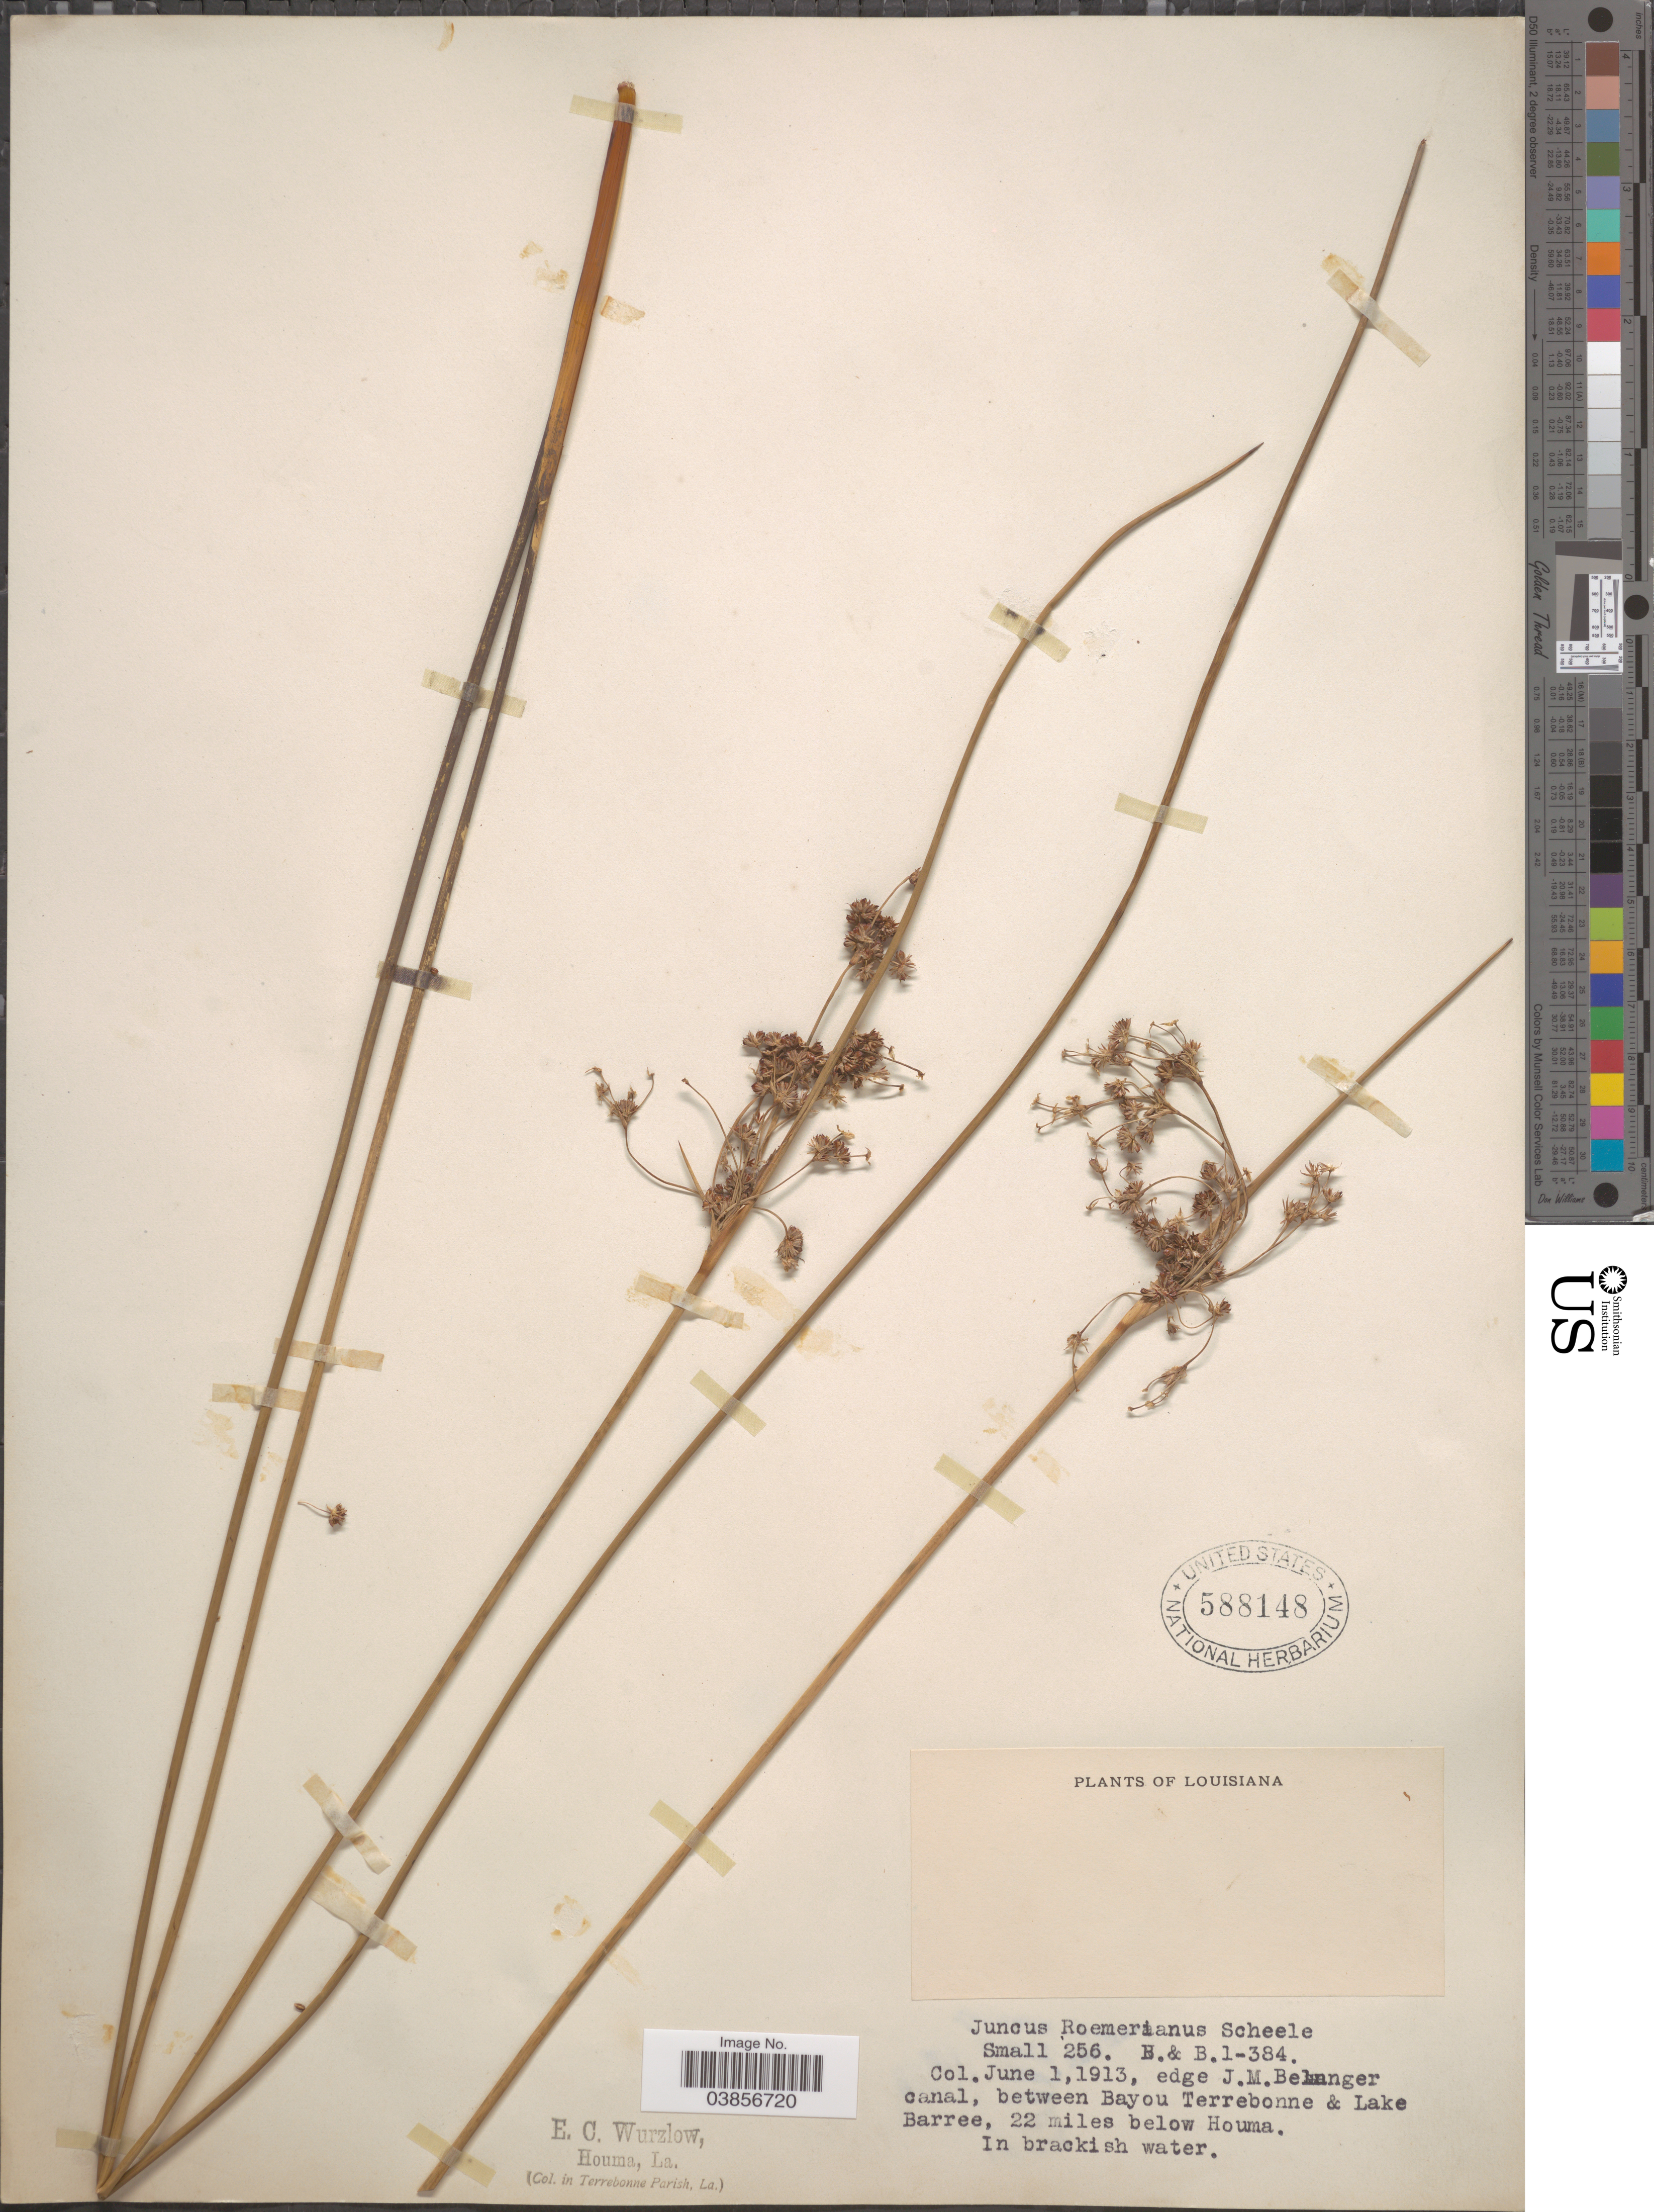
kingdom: Plantae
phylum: Tracheophyta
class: Liliopsida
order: Poales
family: Juncaceae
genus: Juncus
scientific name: Juncus roemerianus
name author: Scheele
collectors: E. Wurzlow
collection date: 1913-06-01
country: United States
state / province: Louisiana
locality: Edge J. M. Belanger canal, between Bayou Terrebonne & Lake Barree, 22 miles below Houma.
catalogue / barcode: US 588148